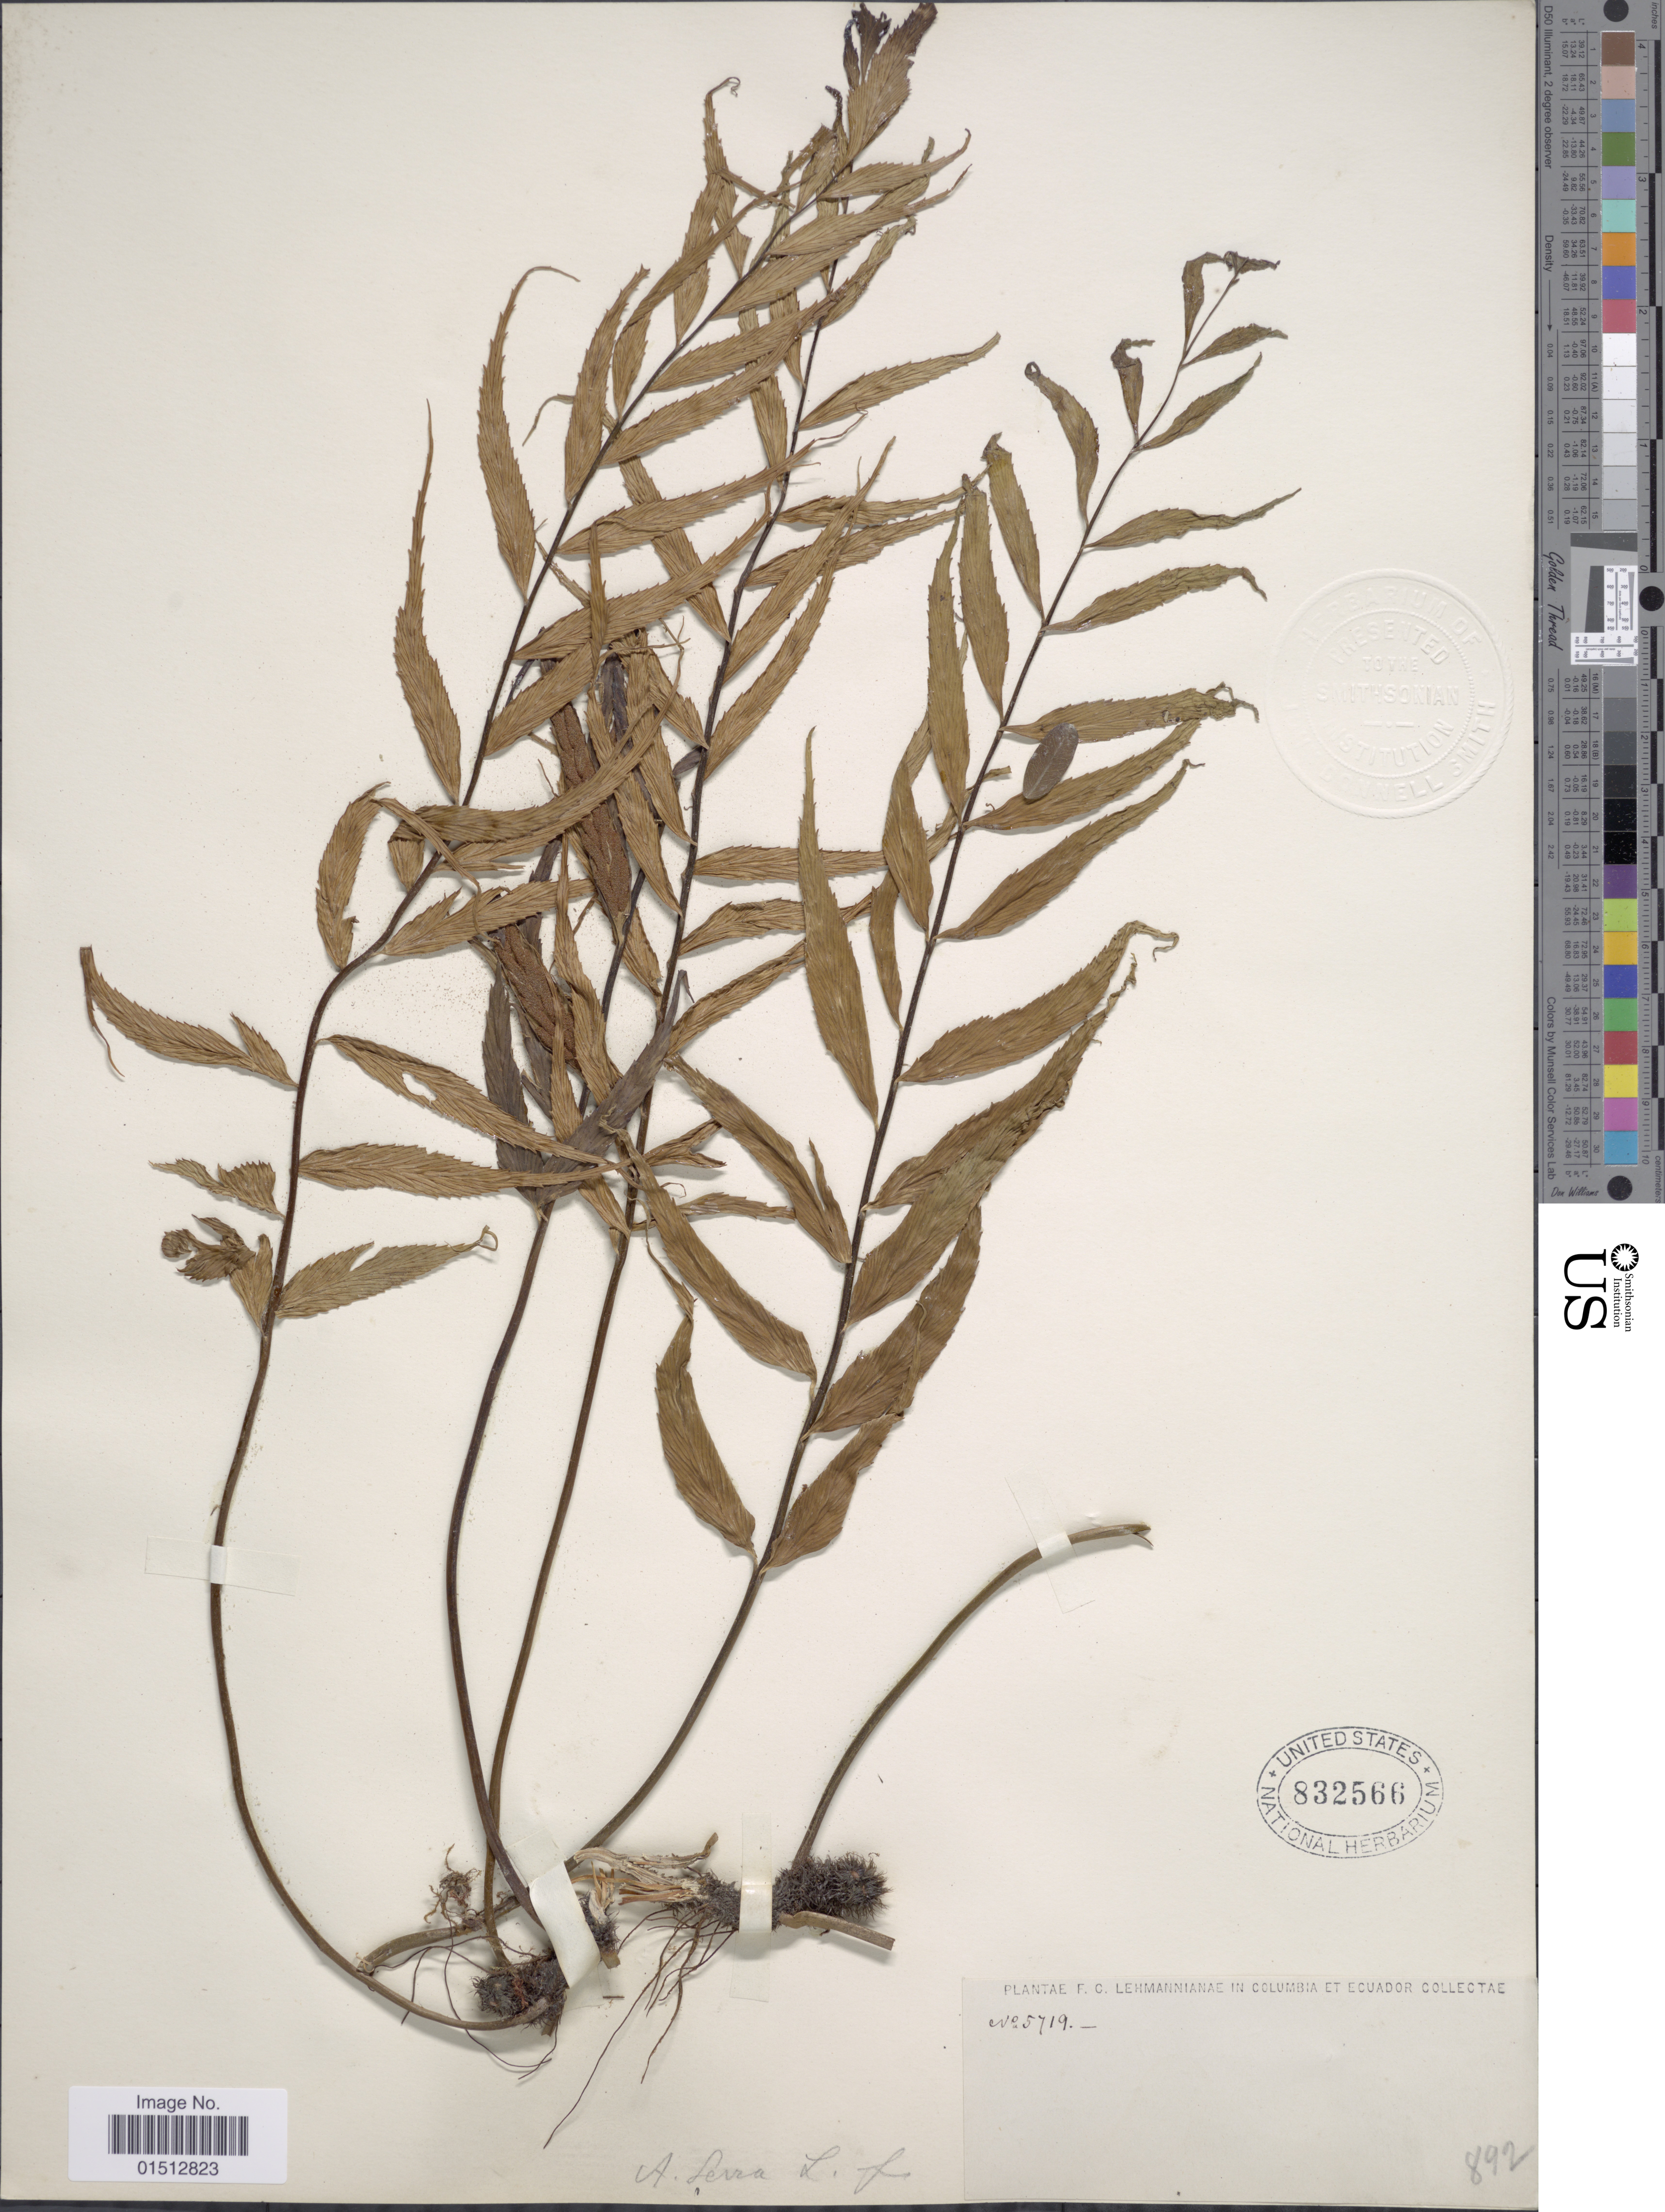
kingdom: Plantae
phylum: Tracheophyta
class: Polypodiopsida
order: Polypodiales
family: Aspleniaceae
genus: Asplenium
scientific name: Asplenium serra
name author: Langsd. & Fisch.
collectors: F. C. Lehmann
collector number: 5719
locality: Columbia et Ecuador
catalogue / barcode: US 832566